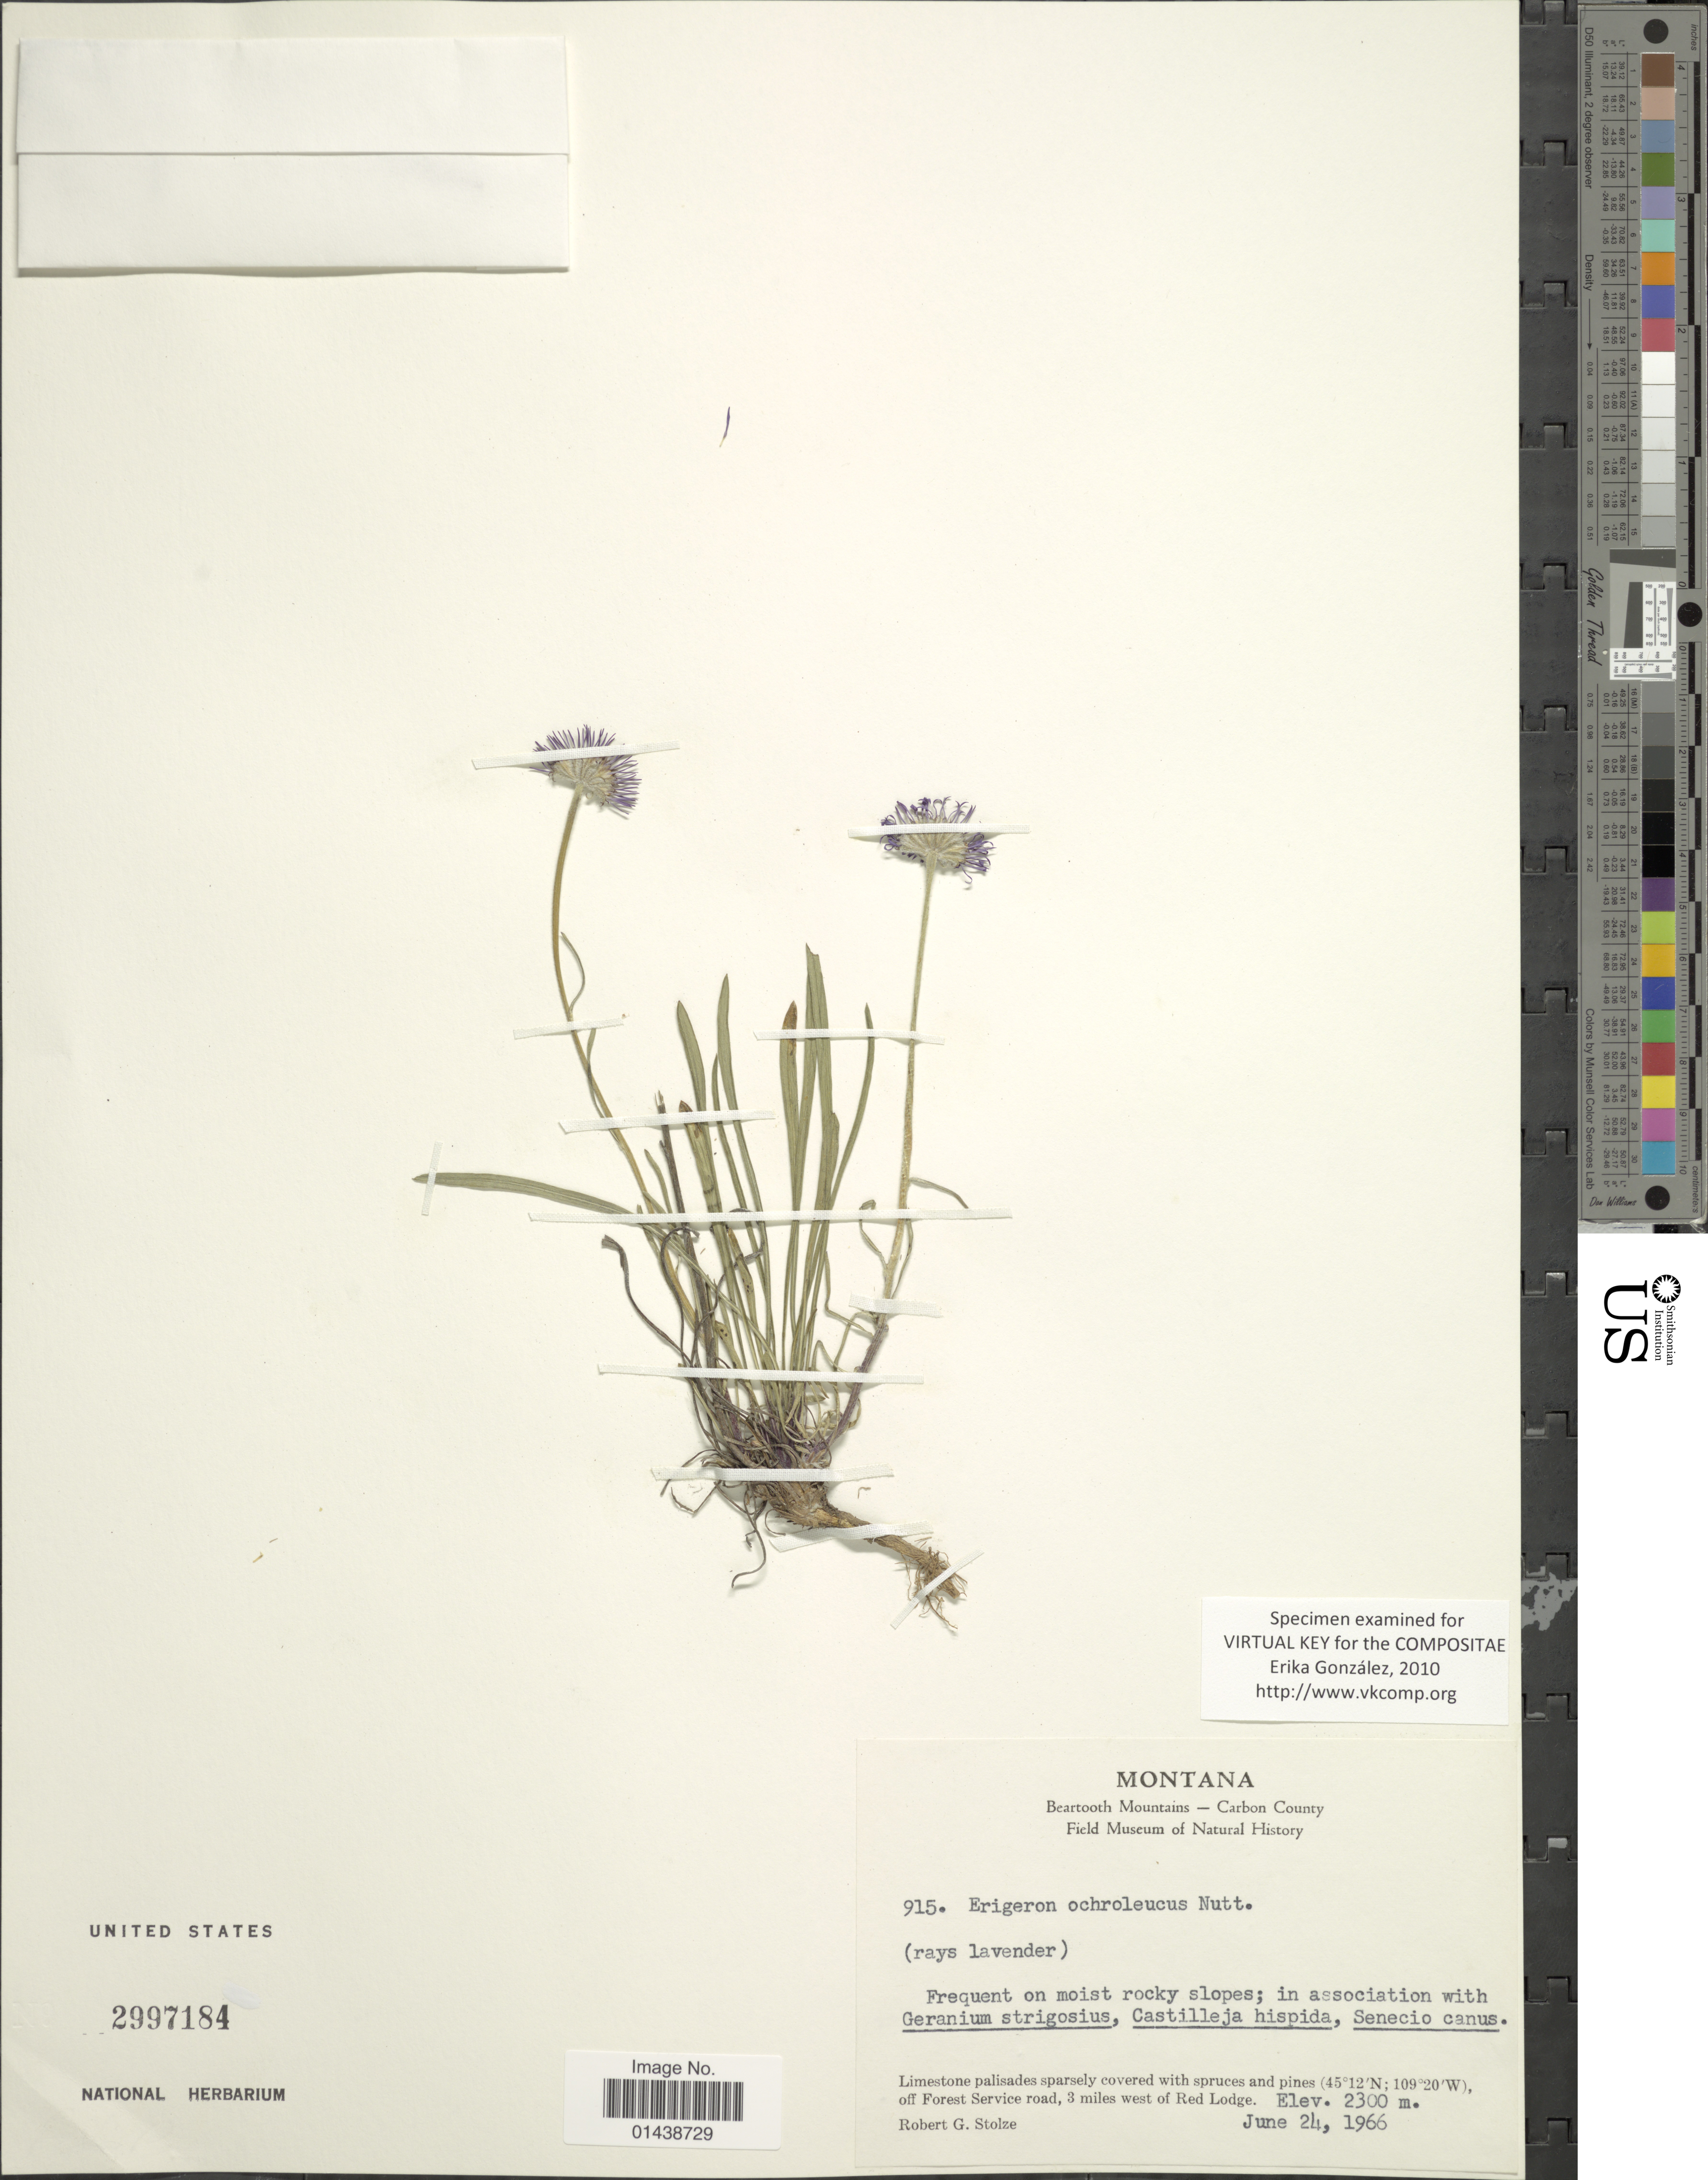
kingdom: Plantae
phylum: Tracheophyta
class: Magnoliopsida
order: Asterales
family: Asteraceae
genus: Erigeron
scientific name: Erigeron ochroleucus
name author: Nutt.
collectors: R. G. Stolze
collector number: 915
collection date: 1966-06-24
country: United States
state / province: Montana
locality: Off Forest Service road, 3 miles west of Red Lodge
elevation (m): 2300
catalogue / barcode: US 2997184